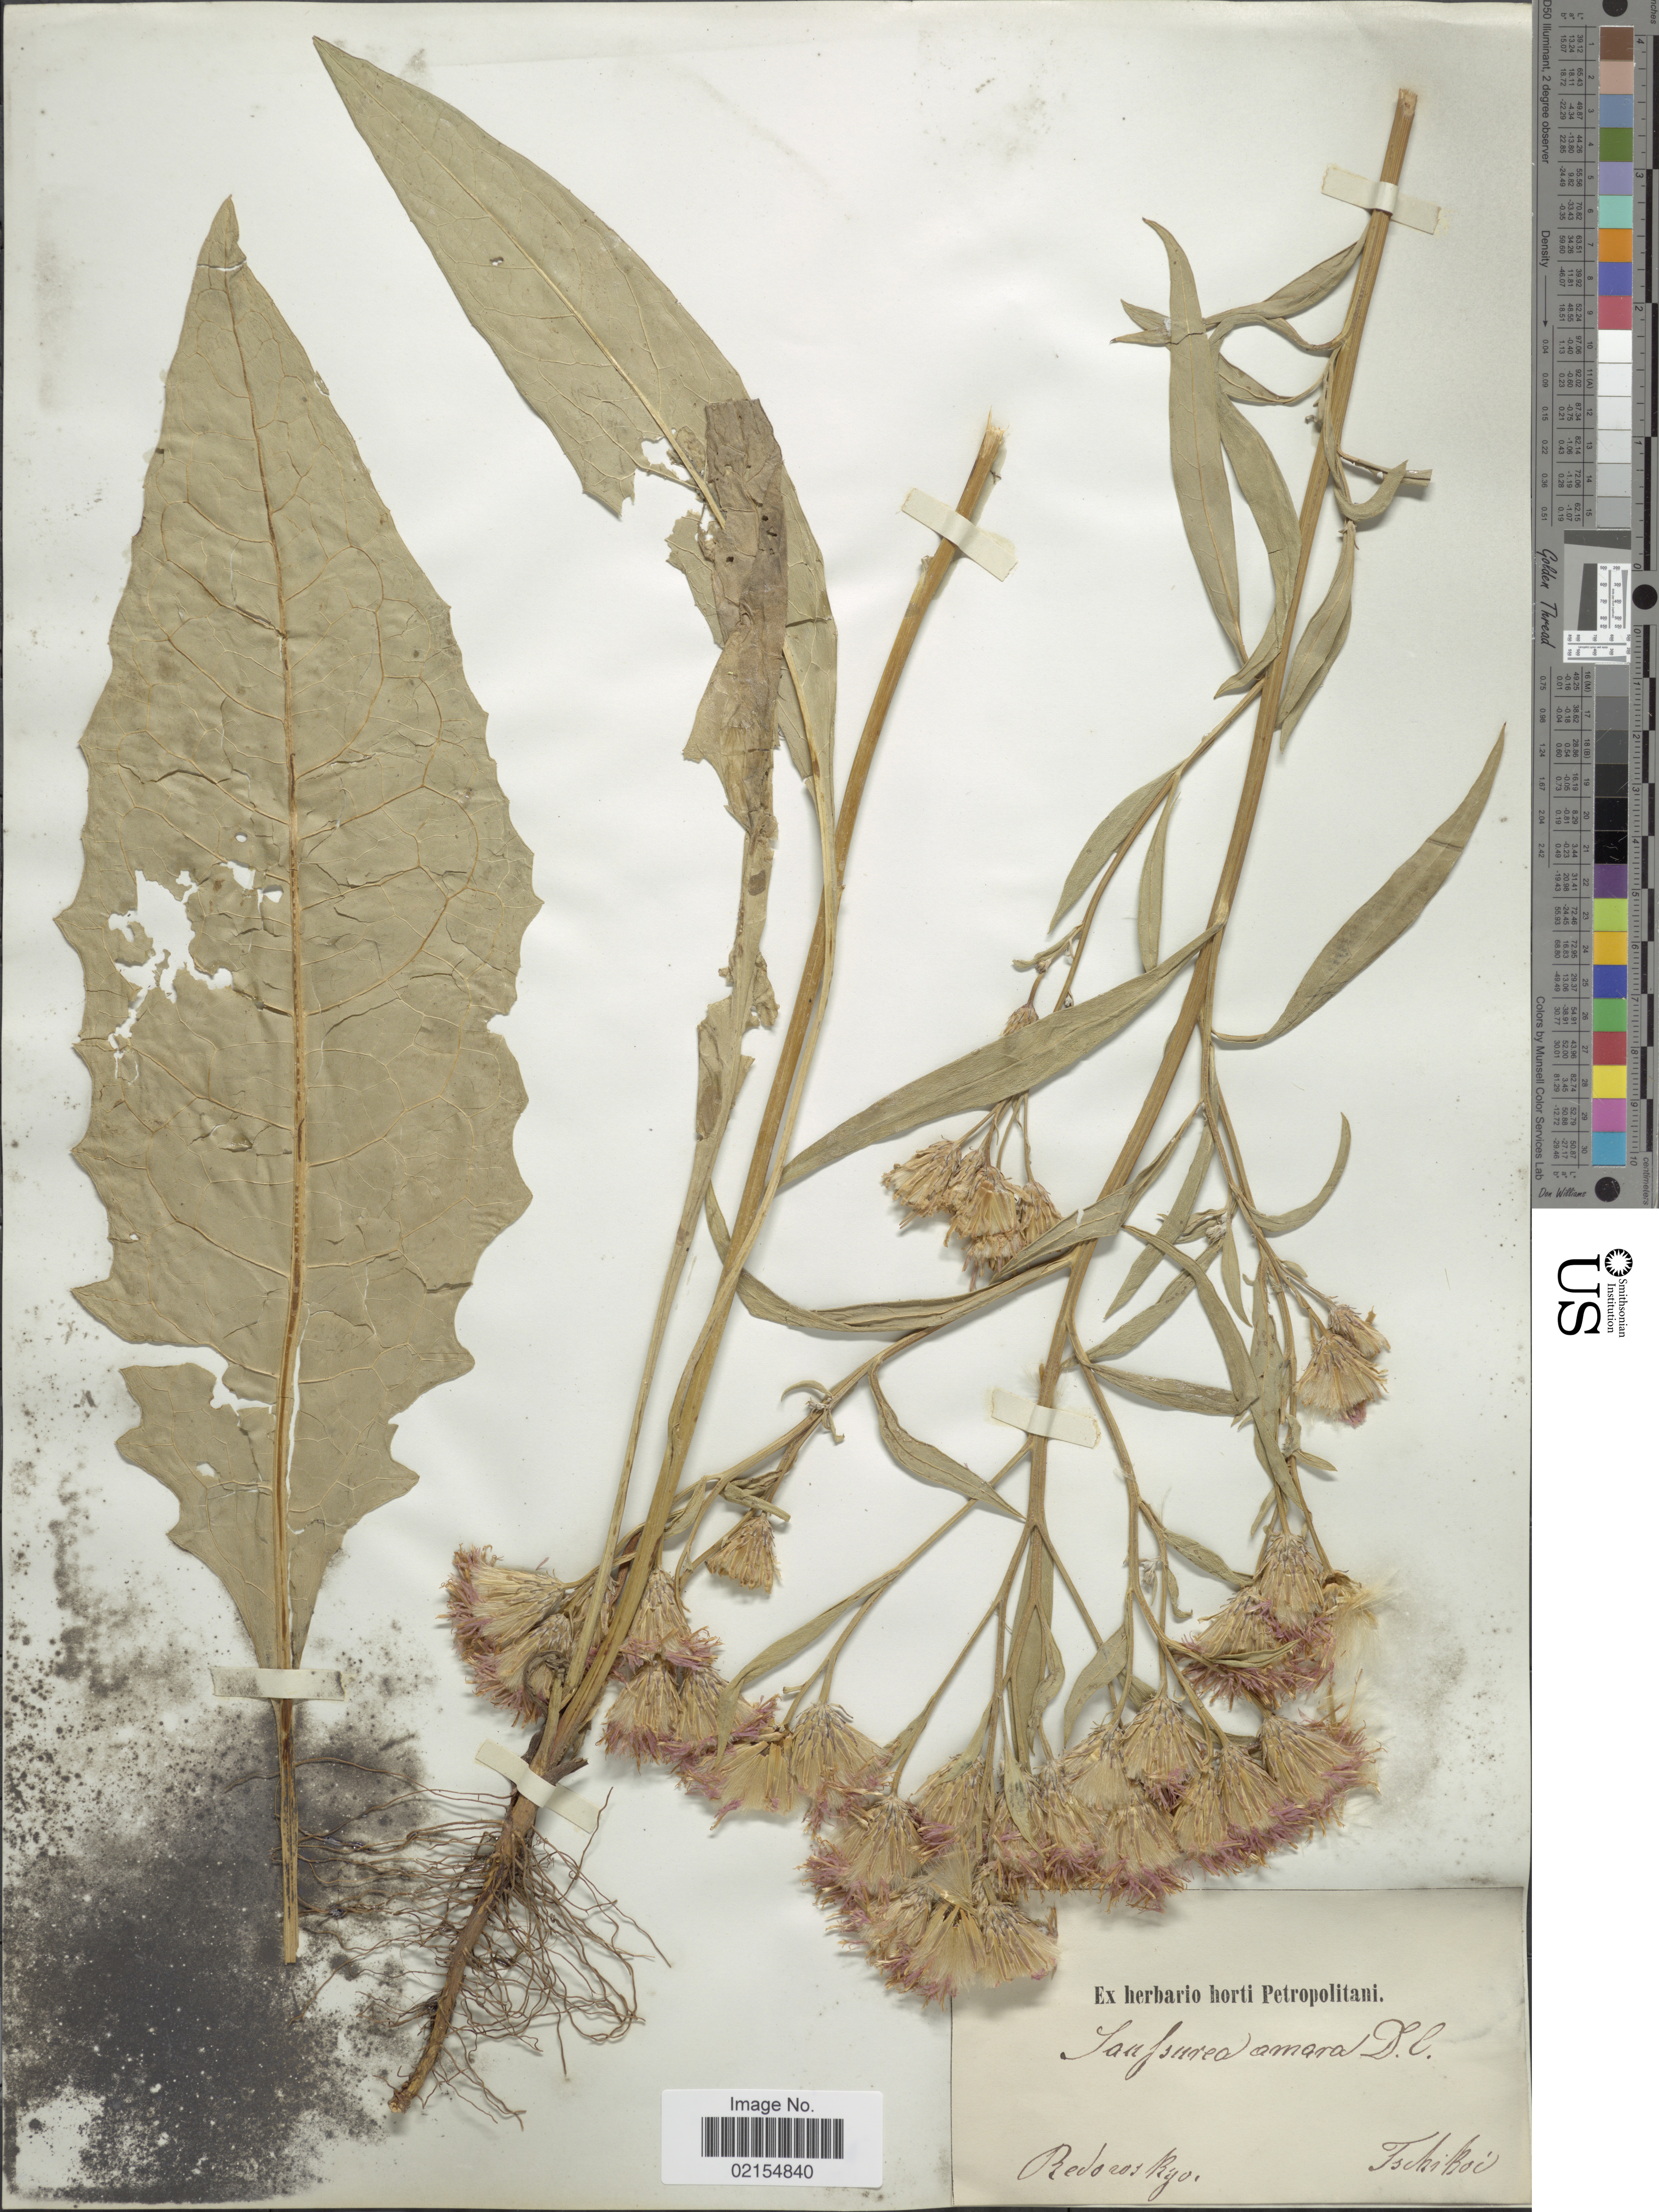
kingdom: Plantae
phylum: Tracheophyta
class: Magnoliopsida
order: Asterales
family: Asteraceae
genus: Saussurea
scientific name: Saussurea amara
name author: (L.) DC.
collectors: Tschikoc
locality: Redroskyo [interpreted]